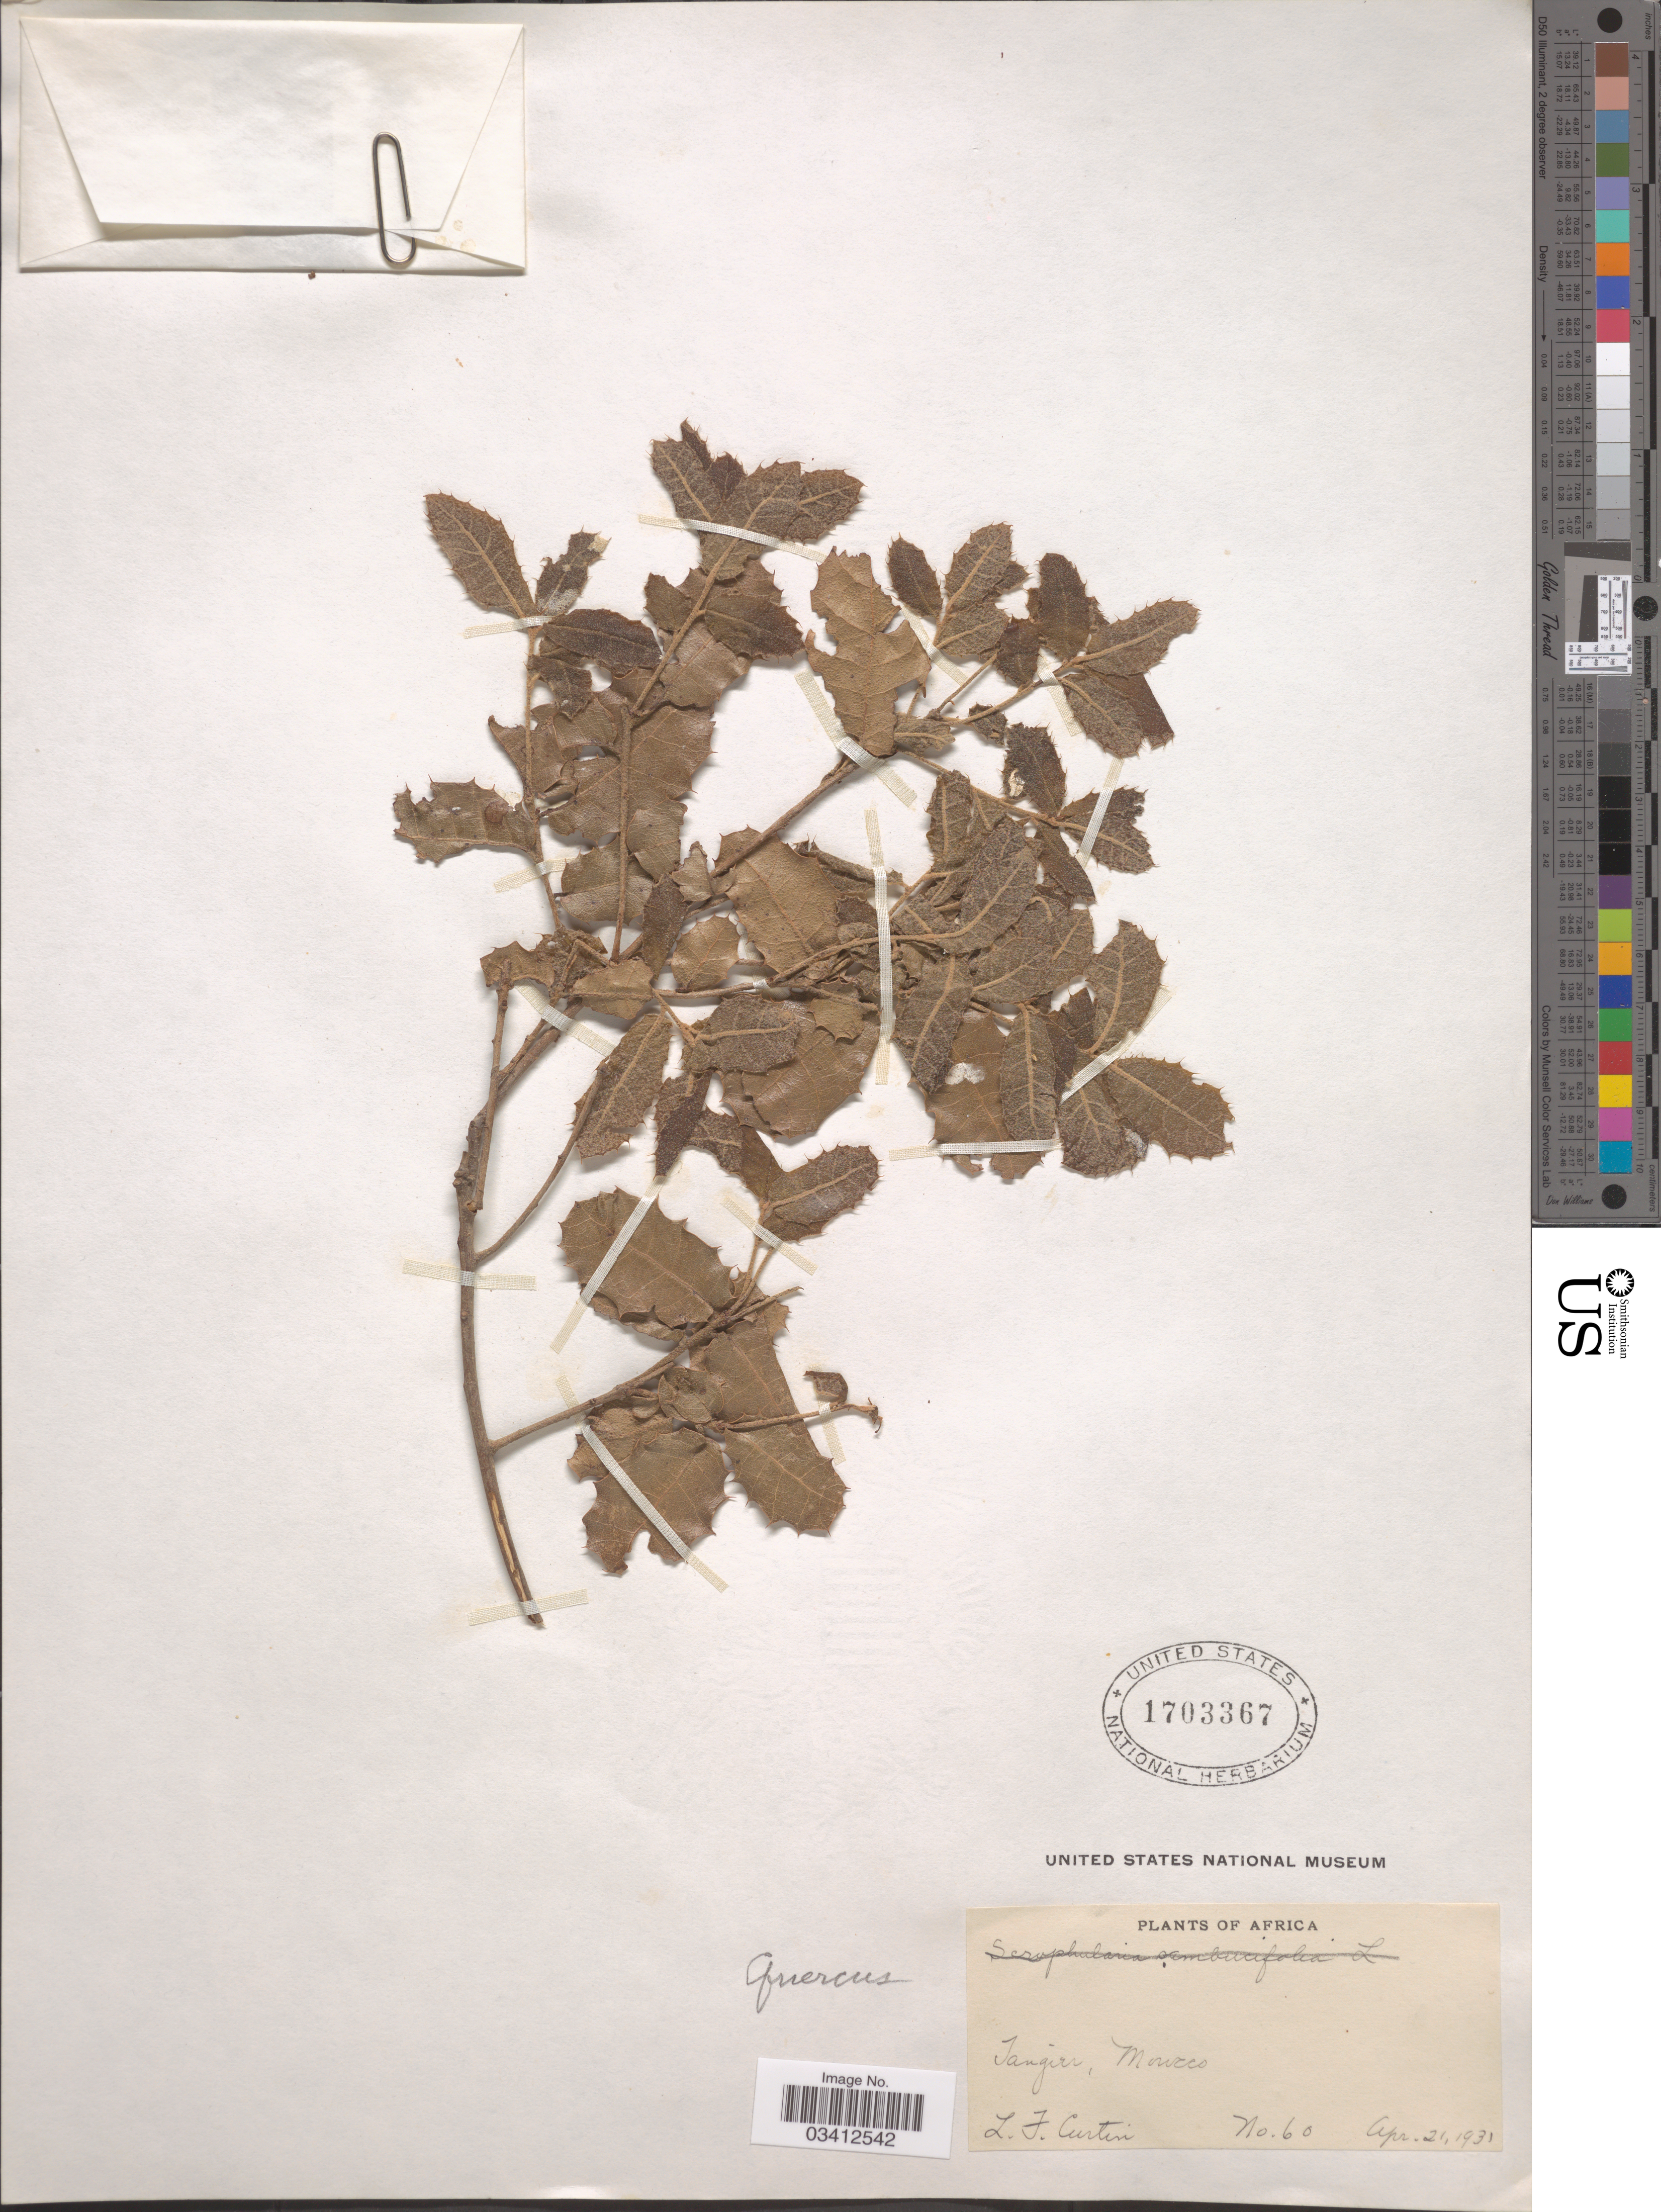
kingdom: Plantae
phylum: Tracheophyta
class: Magnoliopsida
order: Fagales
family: Fagaceae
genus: Quercus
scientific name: Quercus sp.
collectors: L. Curtin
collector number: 60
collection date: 1931-04-21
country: Morocco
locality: Africa. Tangier.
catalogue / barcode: US 1703367